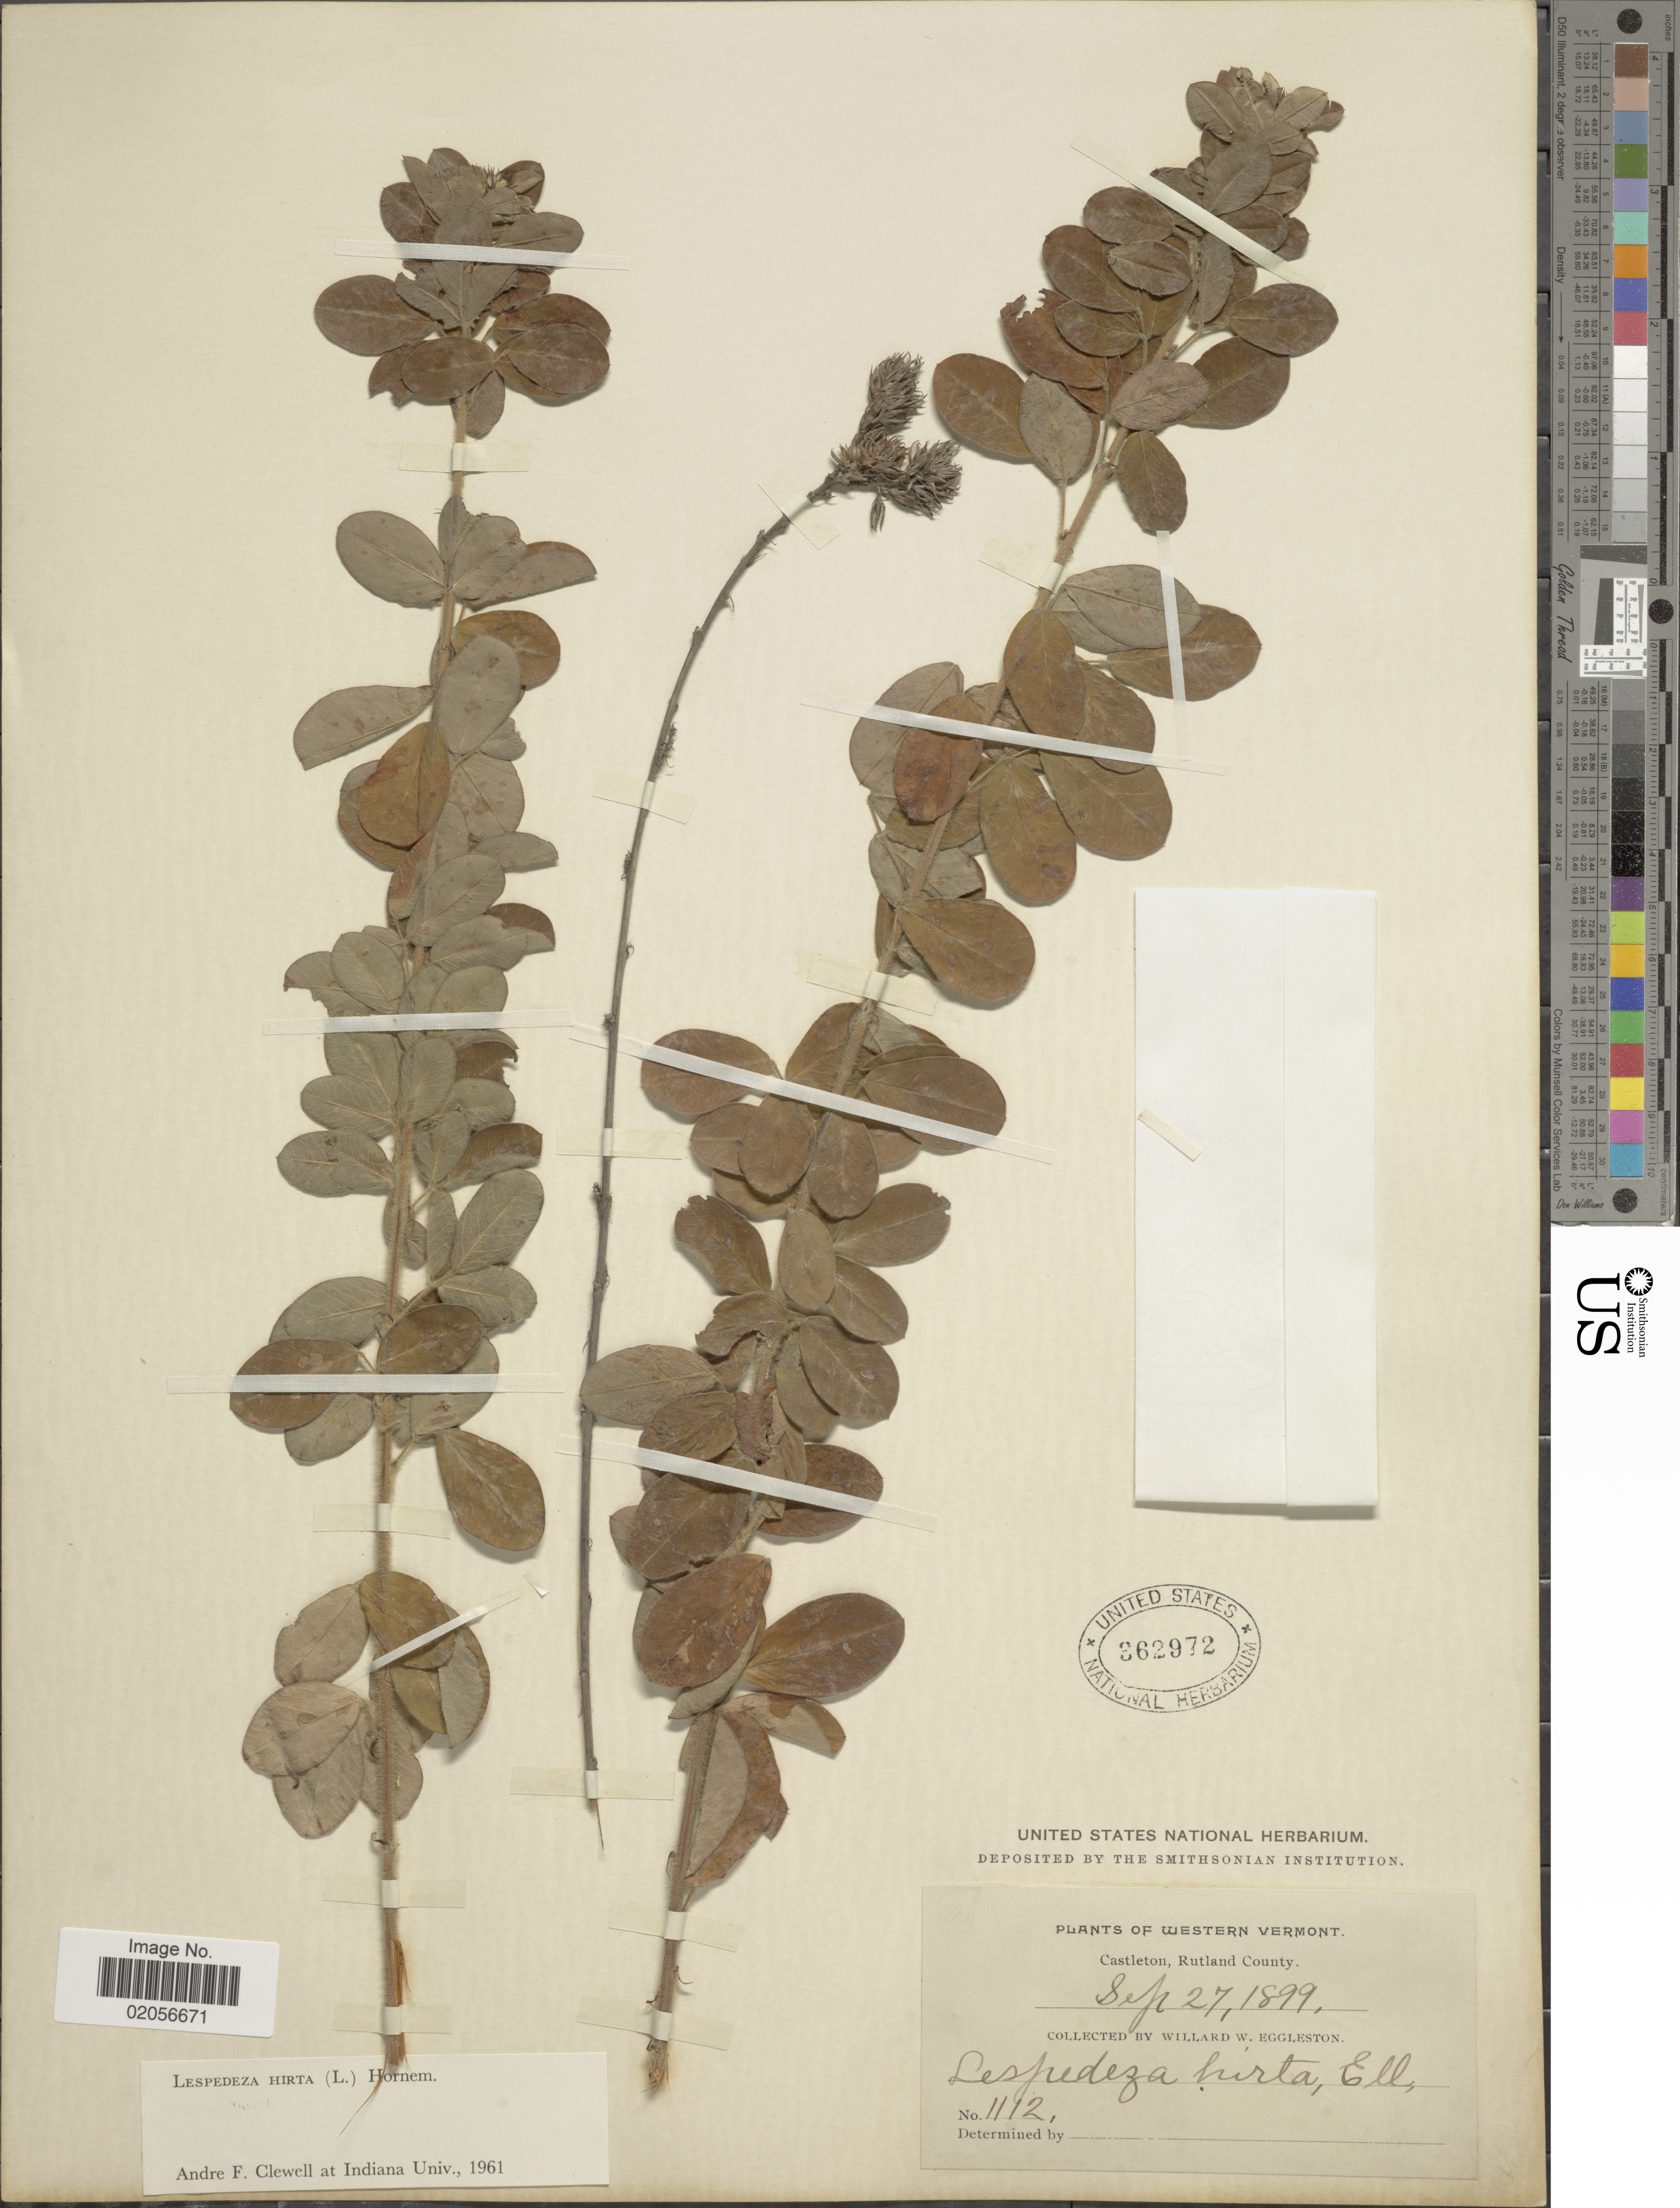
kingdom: Plantae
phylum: Tracheophyta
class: Magnoliopsida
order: Fabales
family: Fabaceae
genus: Lespedeza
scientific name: Lespedeza hirta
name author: (L.) Hornem.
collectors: W. W. Eggleston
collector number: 1112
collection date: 1899-09-27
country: United States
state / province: Vermont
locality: Western Vermont, Castleton, Rutlan County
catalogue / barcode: US 362972